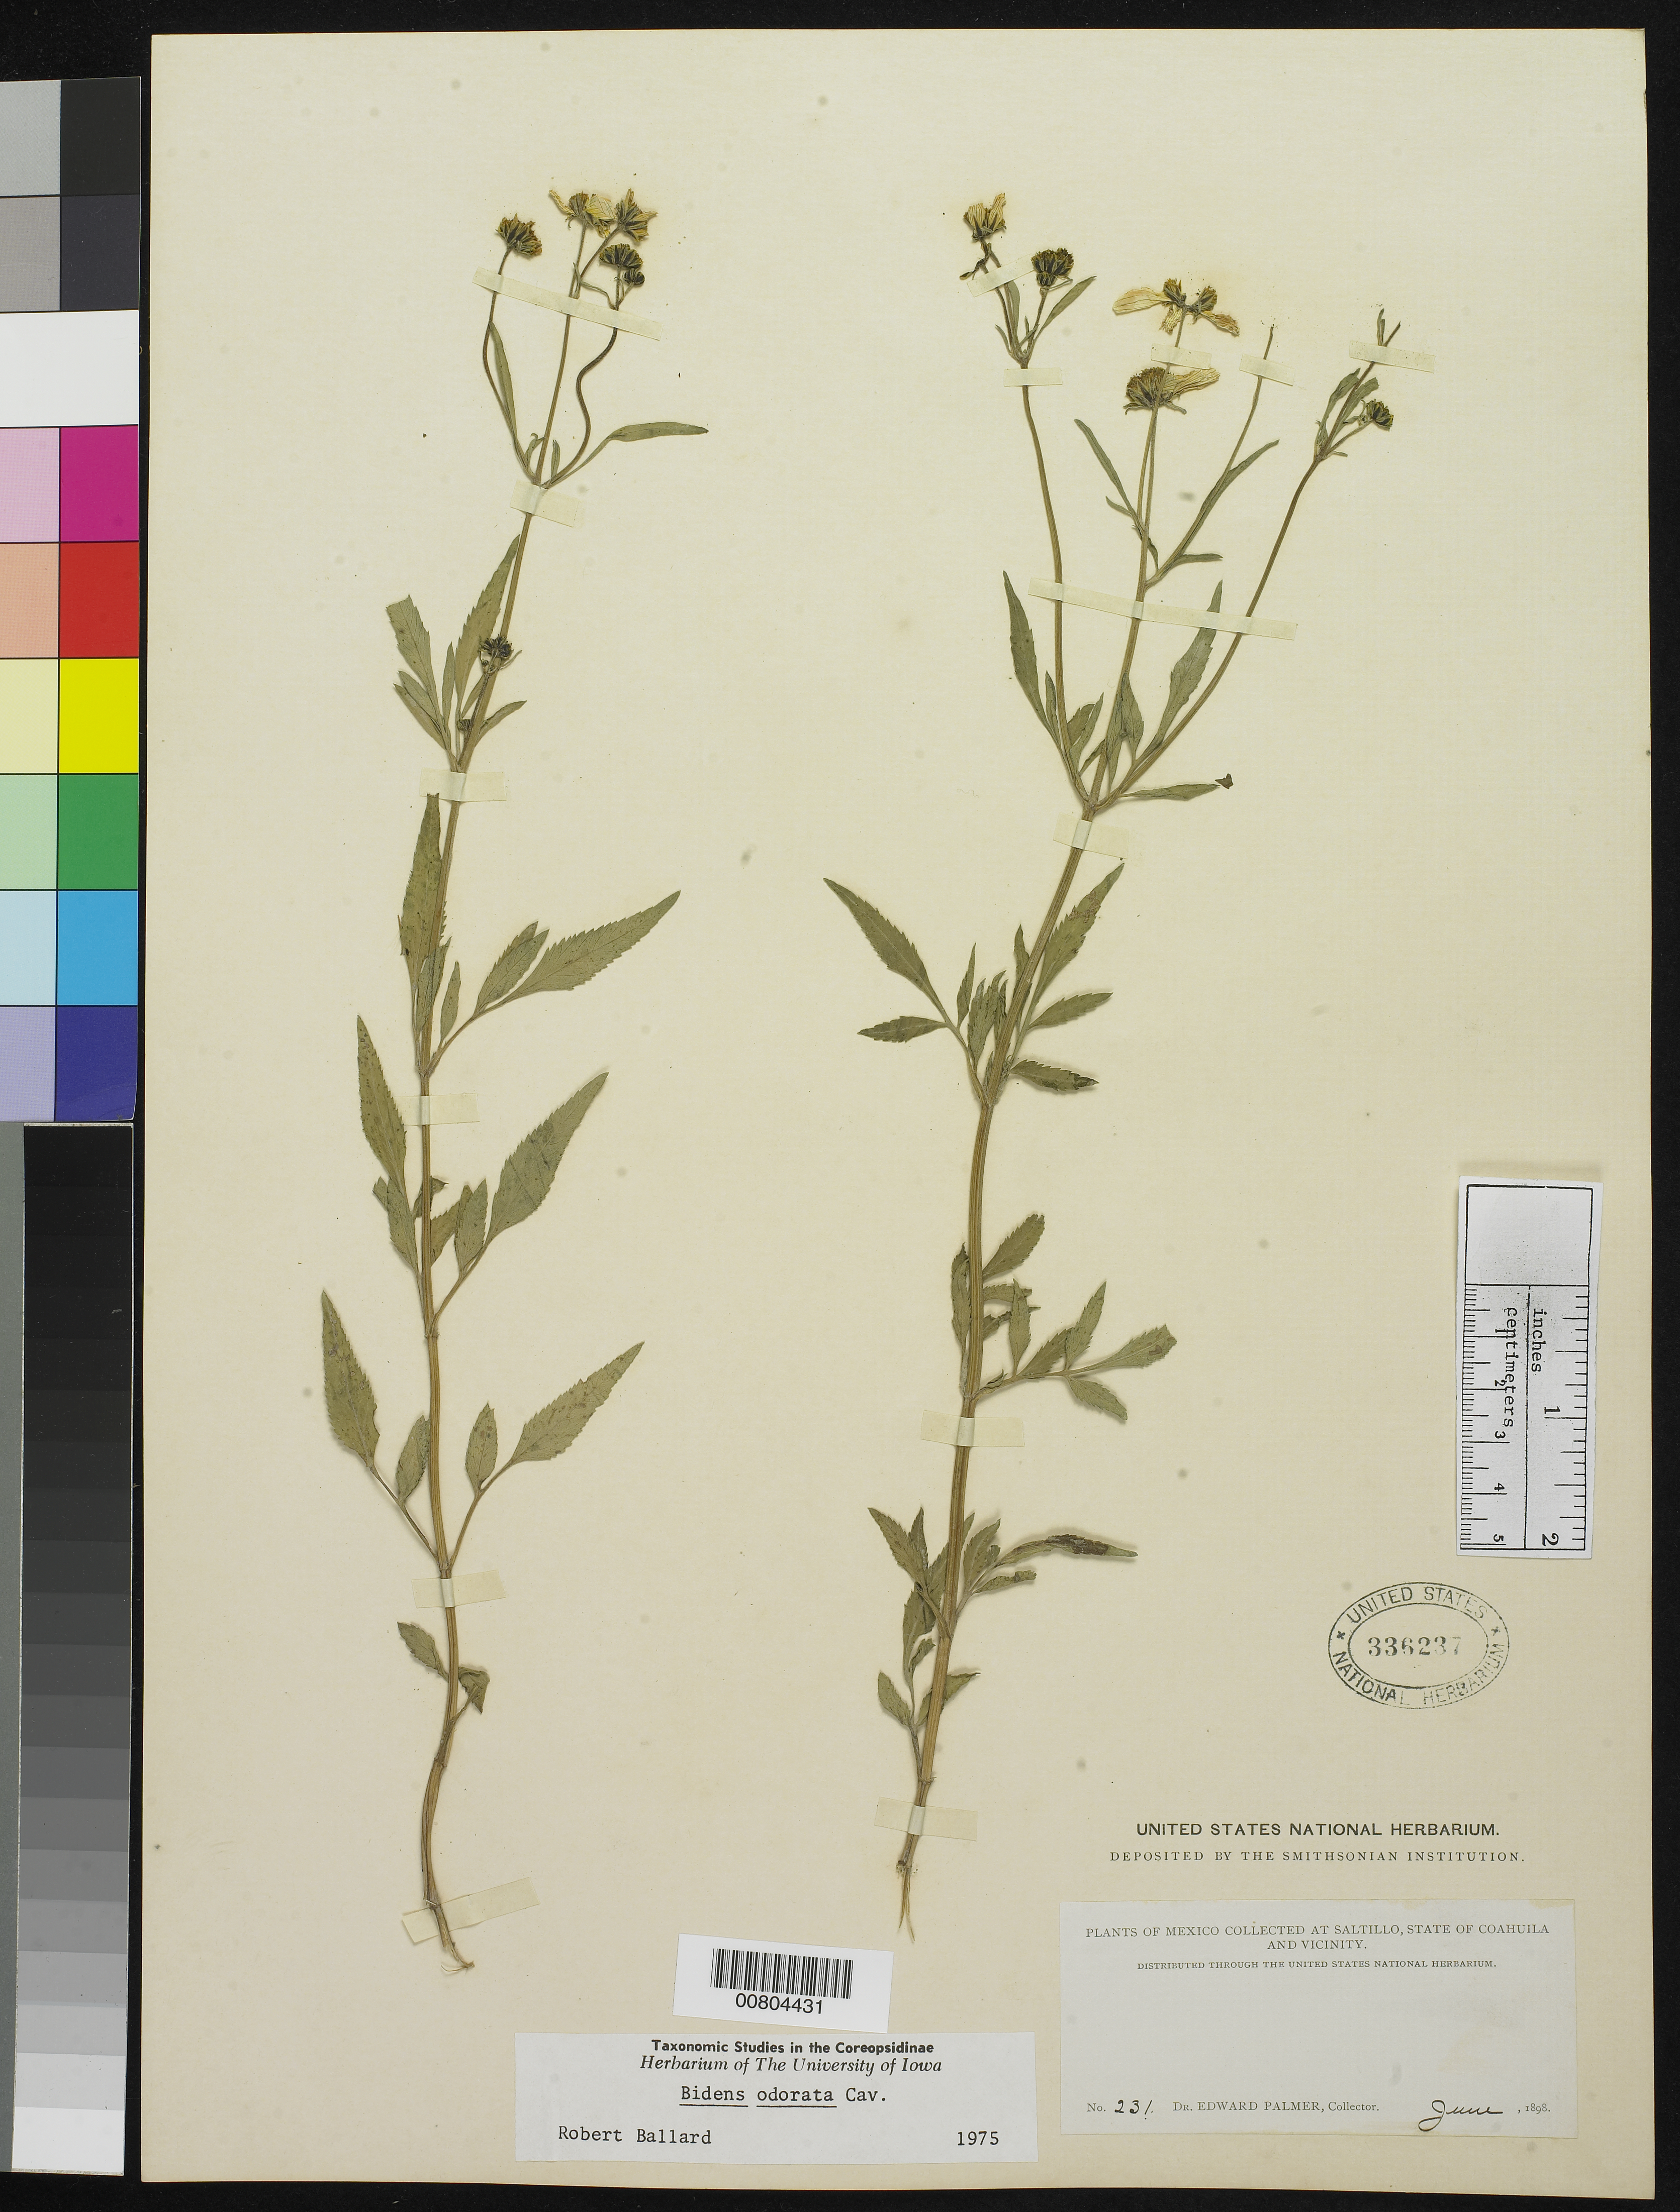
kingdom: Plantae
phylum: Tracheophyta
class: Magnoliopsida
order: Asterales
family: Asteraceae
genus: Bidens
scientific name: Bidens odorata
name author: Cav.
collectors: E. Palmer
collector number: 231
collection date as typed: Jun 1898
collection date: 1898-06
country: Mexico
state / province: Coahuila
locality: Saltillo, Coahuila and vicinity.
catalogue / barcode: US 336237